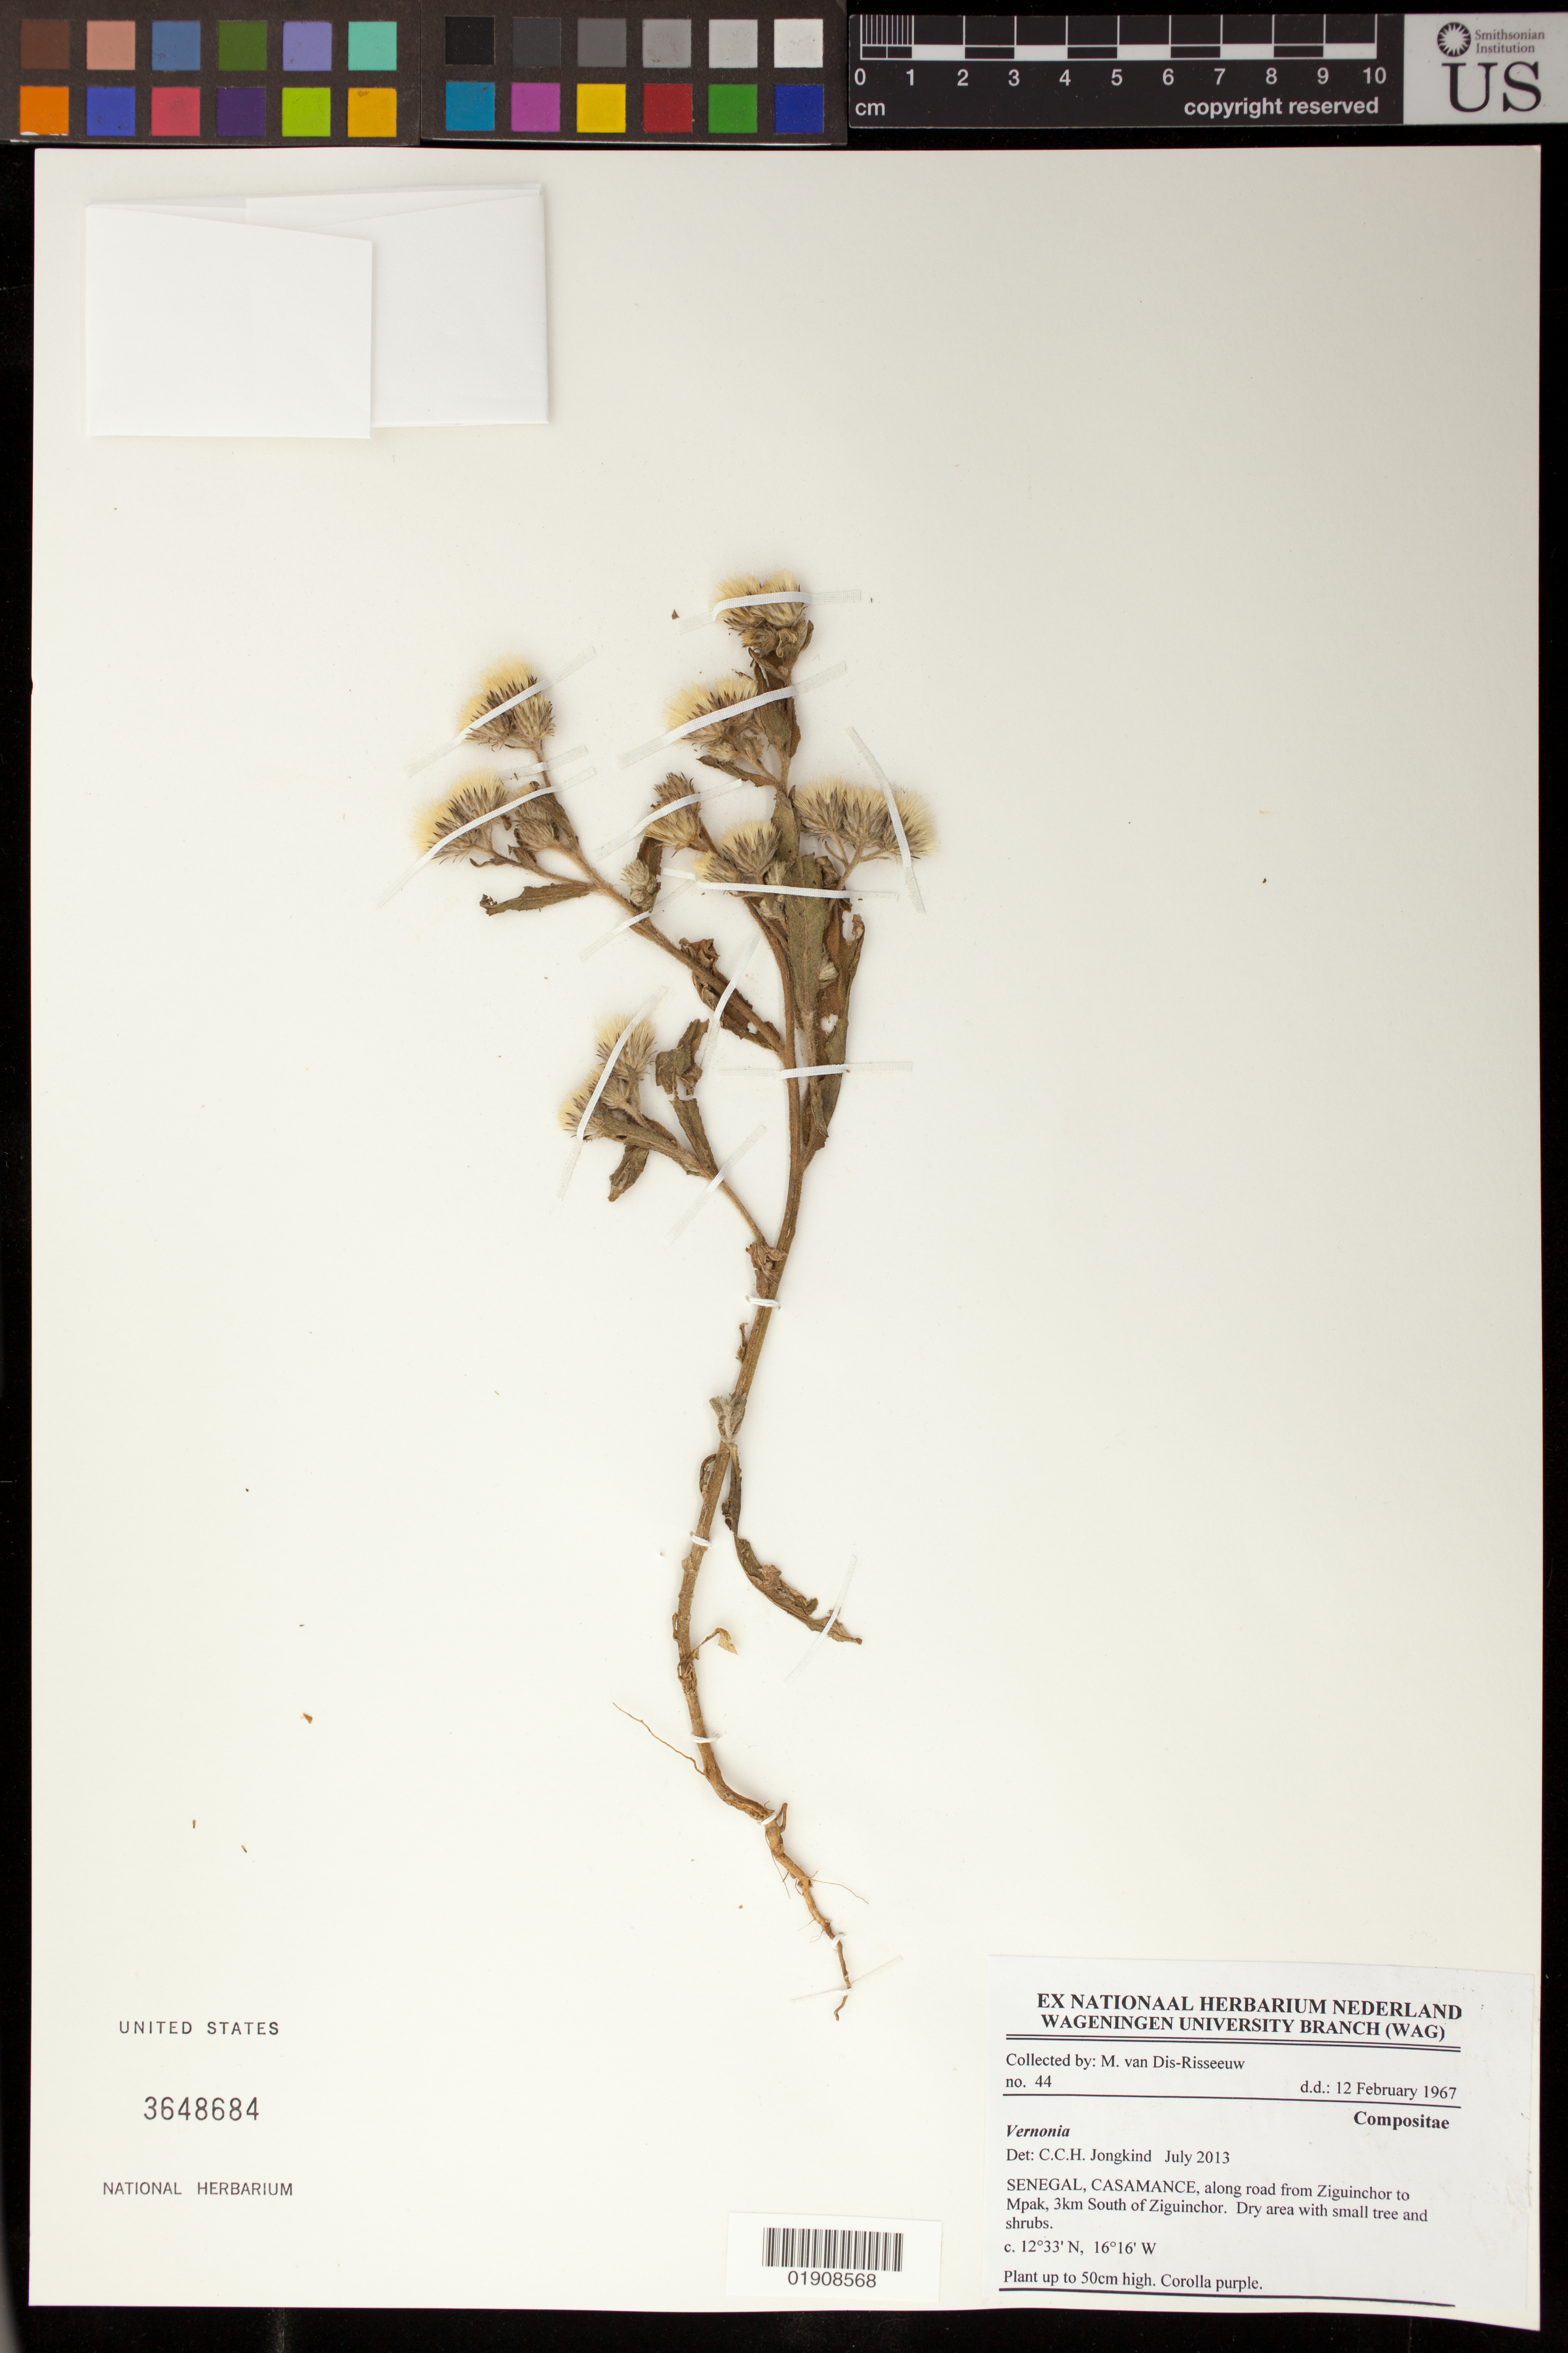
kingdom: Plantae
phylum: Tracheophyta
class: Magnoliopsida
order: Asterales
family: Asteraceae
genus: Vernonia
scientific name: Vernonia sp.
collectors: M. Dis-Risseeuw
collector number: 44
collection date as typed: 12 February 1967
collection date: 1967-02-12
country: Senegal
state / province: Ziguinchor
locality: Along road from iguinchor to Mpak, 3 km S of Ziguinchor, Casamance.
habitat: Dry area with small tree and shrubs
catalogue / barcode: US 3648684